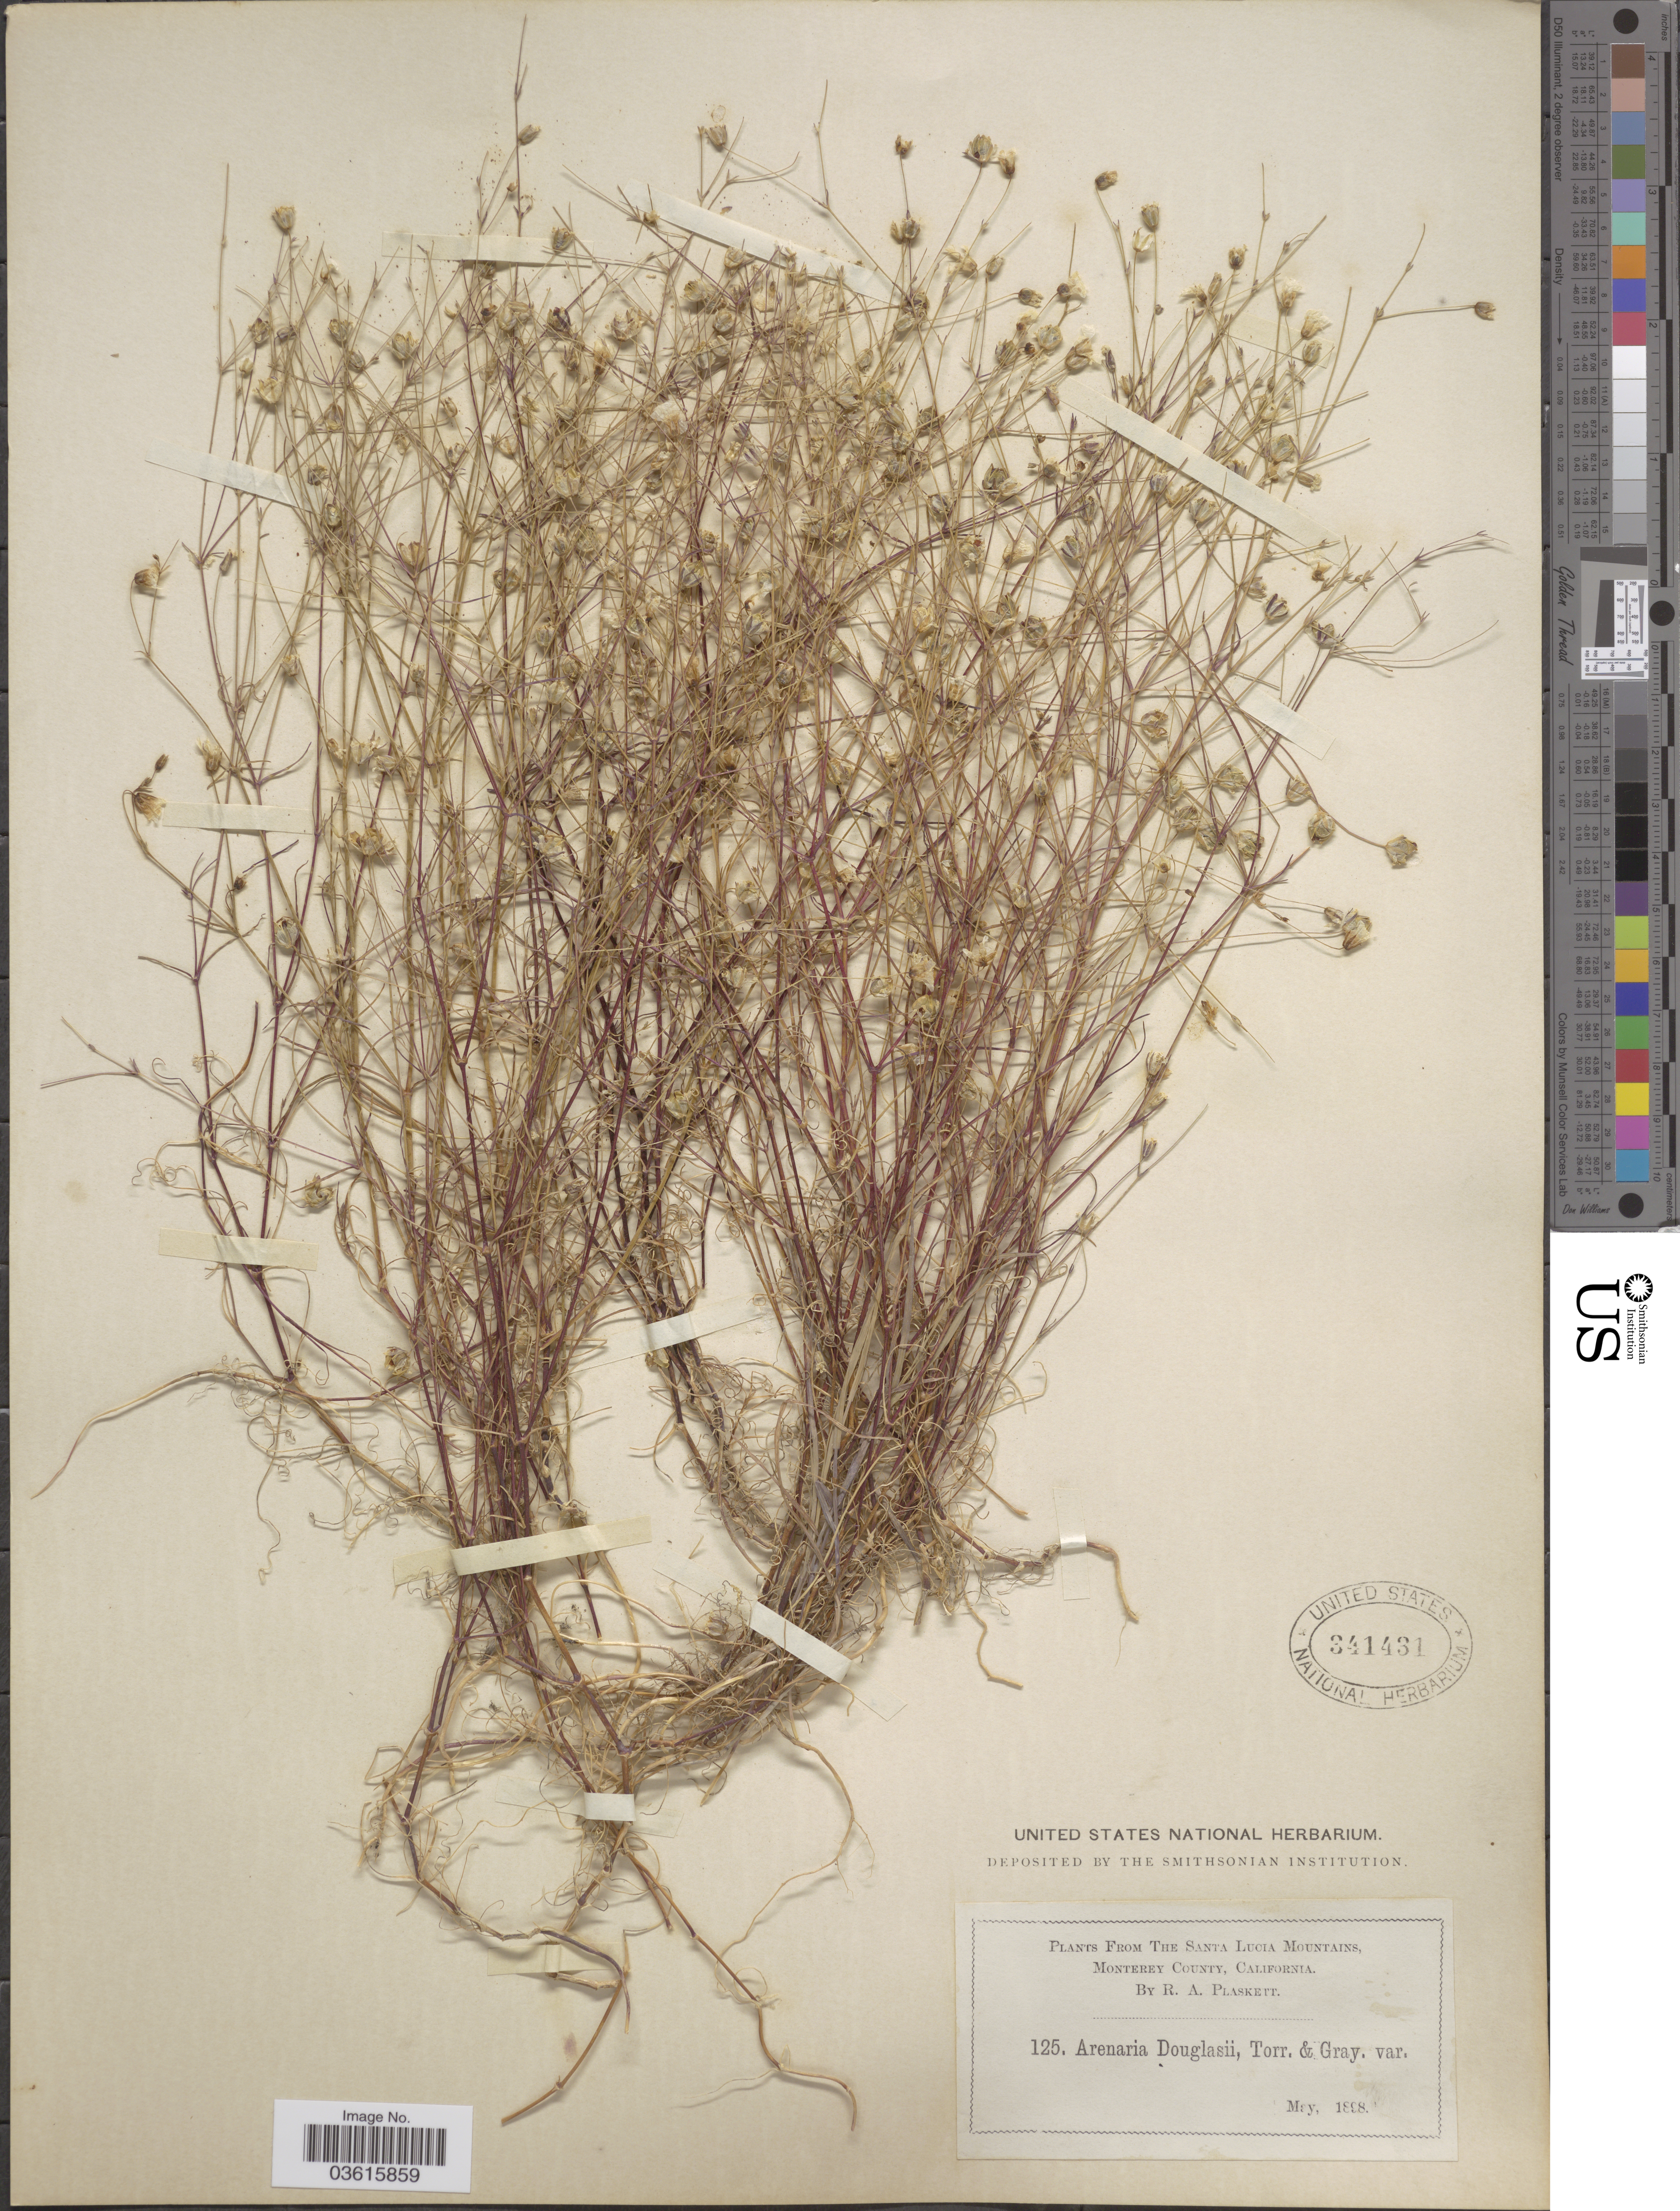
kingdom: Plantae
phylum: Tracheophyta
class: Magnoliopsida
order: Caryophyllales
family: Caryophyllaceae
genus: Minuartia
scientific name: Minuartia douglasii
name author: Mattf.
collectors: R. Plaskett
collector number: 125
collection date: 1898-05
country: United States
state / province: California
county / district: Monterey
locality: The Santa Lucia Mountains, Monterey County.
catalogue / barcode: US 341431